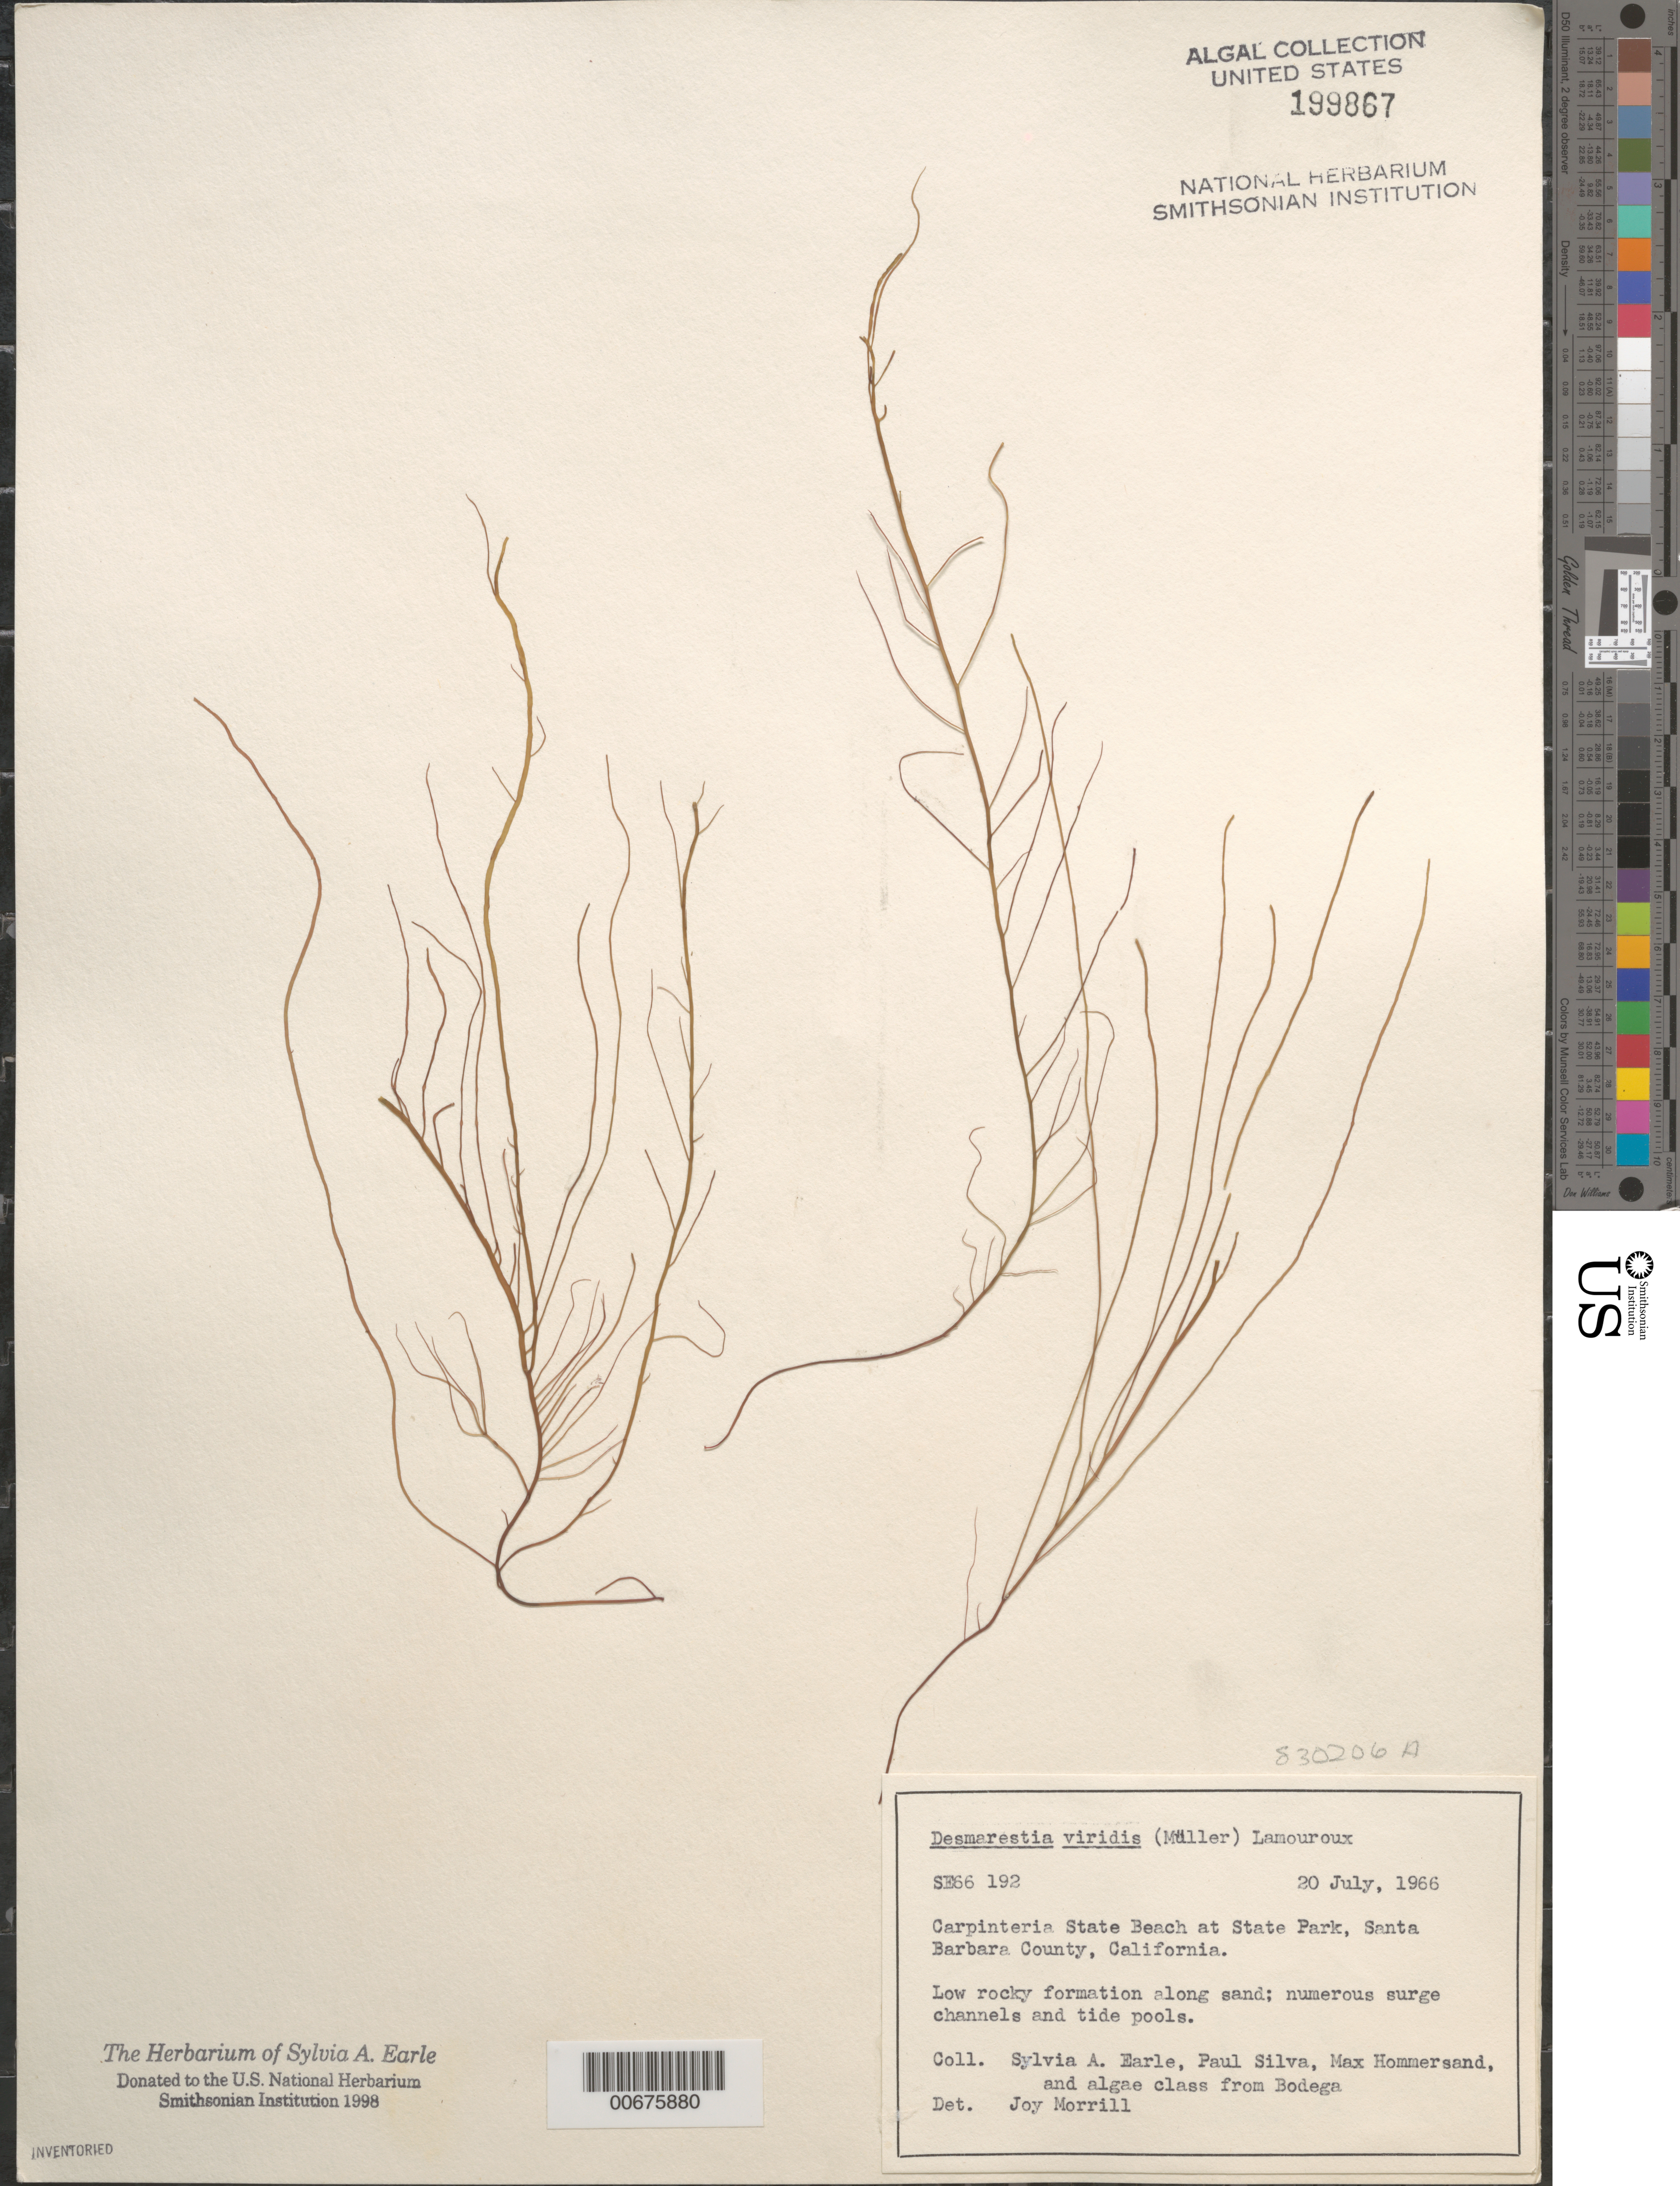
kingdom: Chromista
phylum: Ochrophyta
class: Phaeophyceae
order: Desmarestiales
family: Desmarestiaceae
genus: Desmarestia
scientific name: Desmarestia viridis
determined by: Morrill, J.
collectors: S. A. Earle, P. C. Silva, M. H. Hommersand & Bodega Algae Class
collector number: SE 66192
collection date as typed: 20 Jul 1966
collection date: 1966-07-20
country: United States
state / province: California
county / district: Santa Barbara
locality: Carpinteria State Beach, State Park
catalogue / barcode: US 199867